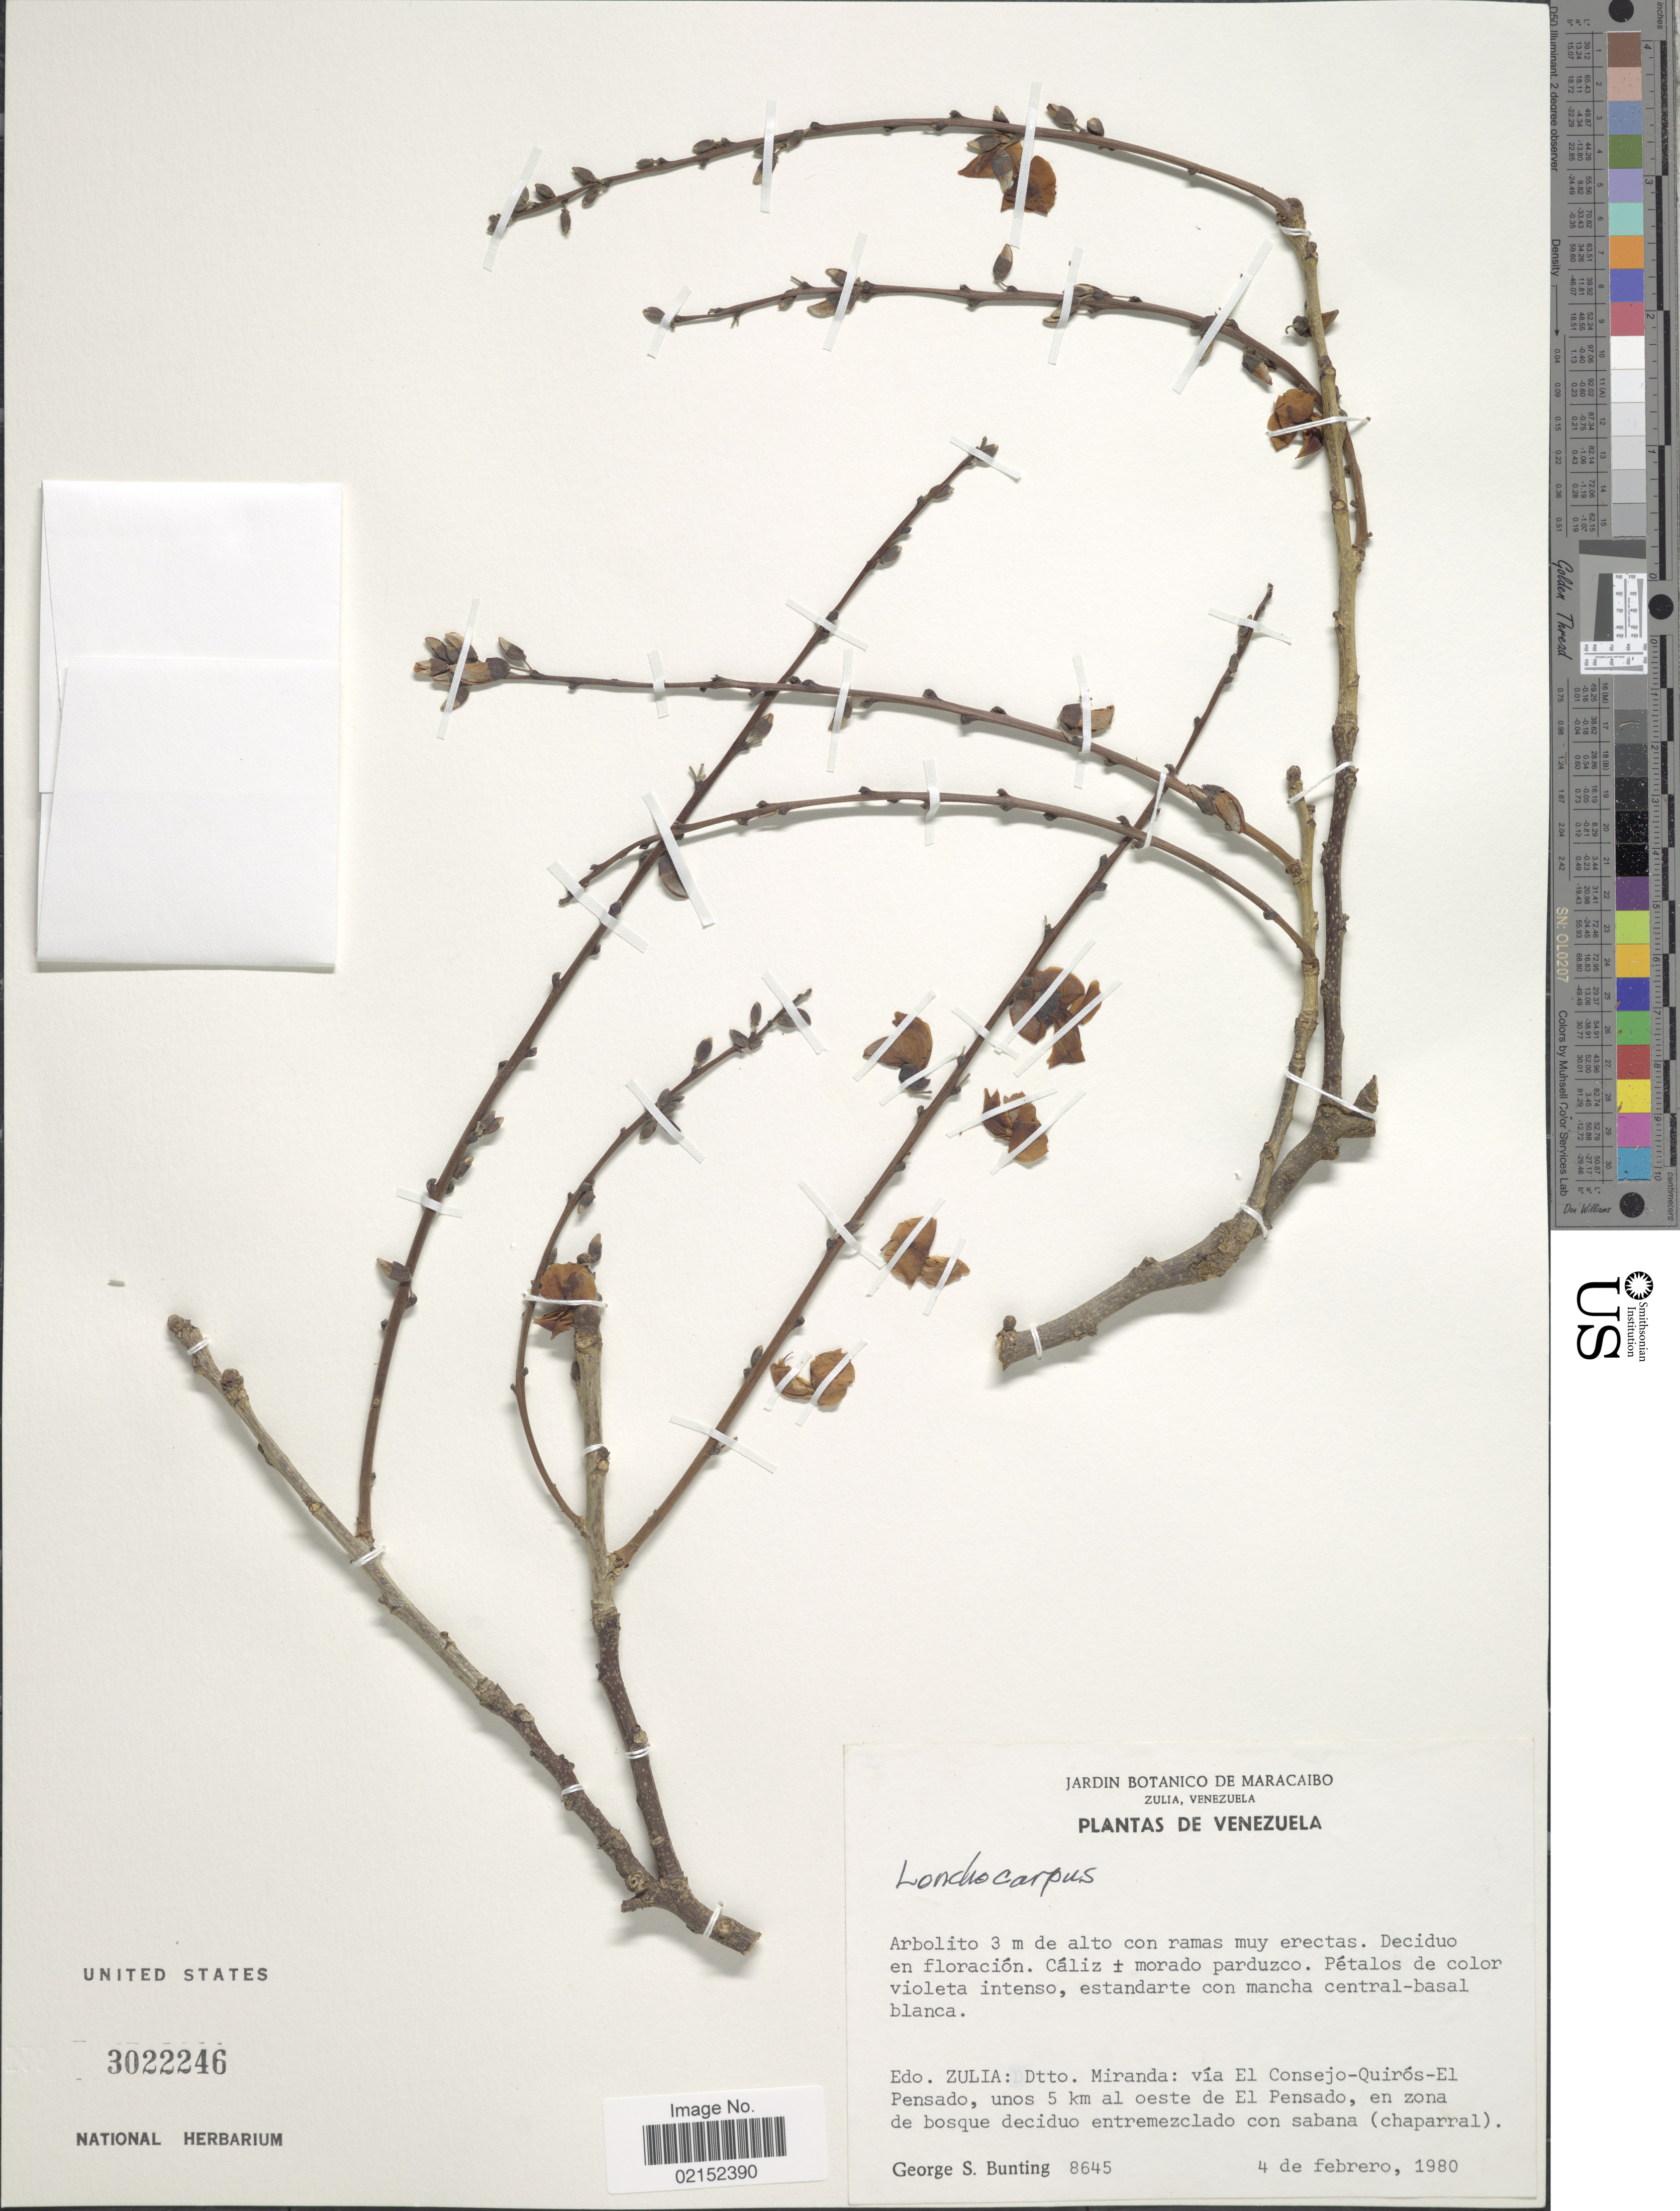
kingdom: Plantae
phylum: Tracheophyta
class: Magnoliopsida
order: Fabales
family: Fabaceae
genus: Lonchocarpus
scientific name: Lonchocarpus sp.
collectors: G. S. Bunting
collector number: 8645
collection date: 1980-02-04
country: Venezuela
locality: Edo. Zulia: Dtto. Miranda: via El Consejo-Quiros-El Pensado, unos 5 km al oeste de El Pensado, en zona de bosque deciduo entremezclado con sabana (chaparral).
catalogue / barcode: US 3022246